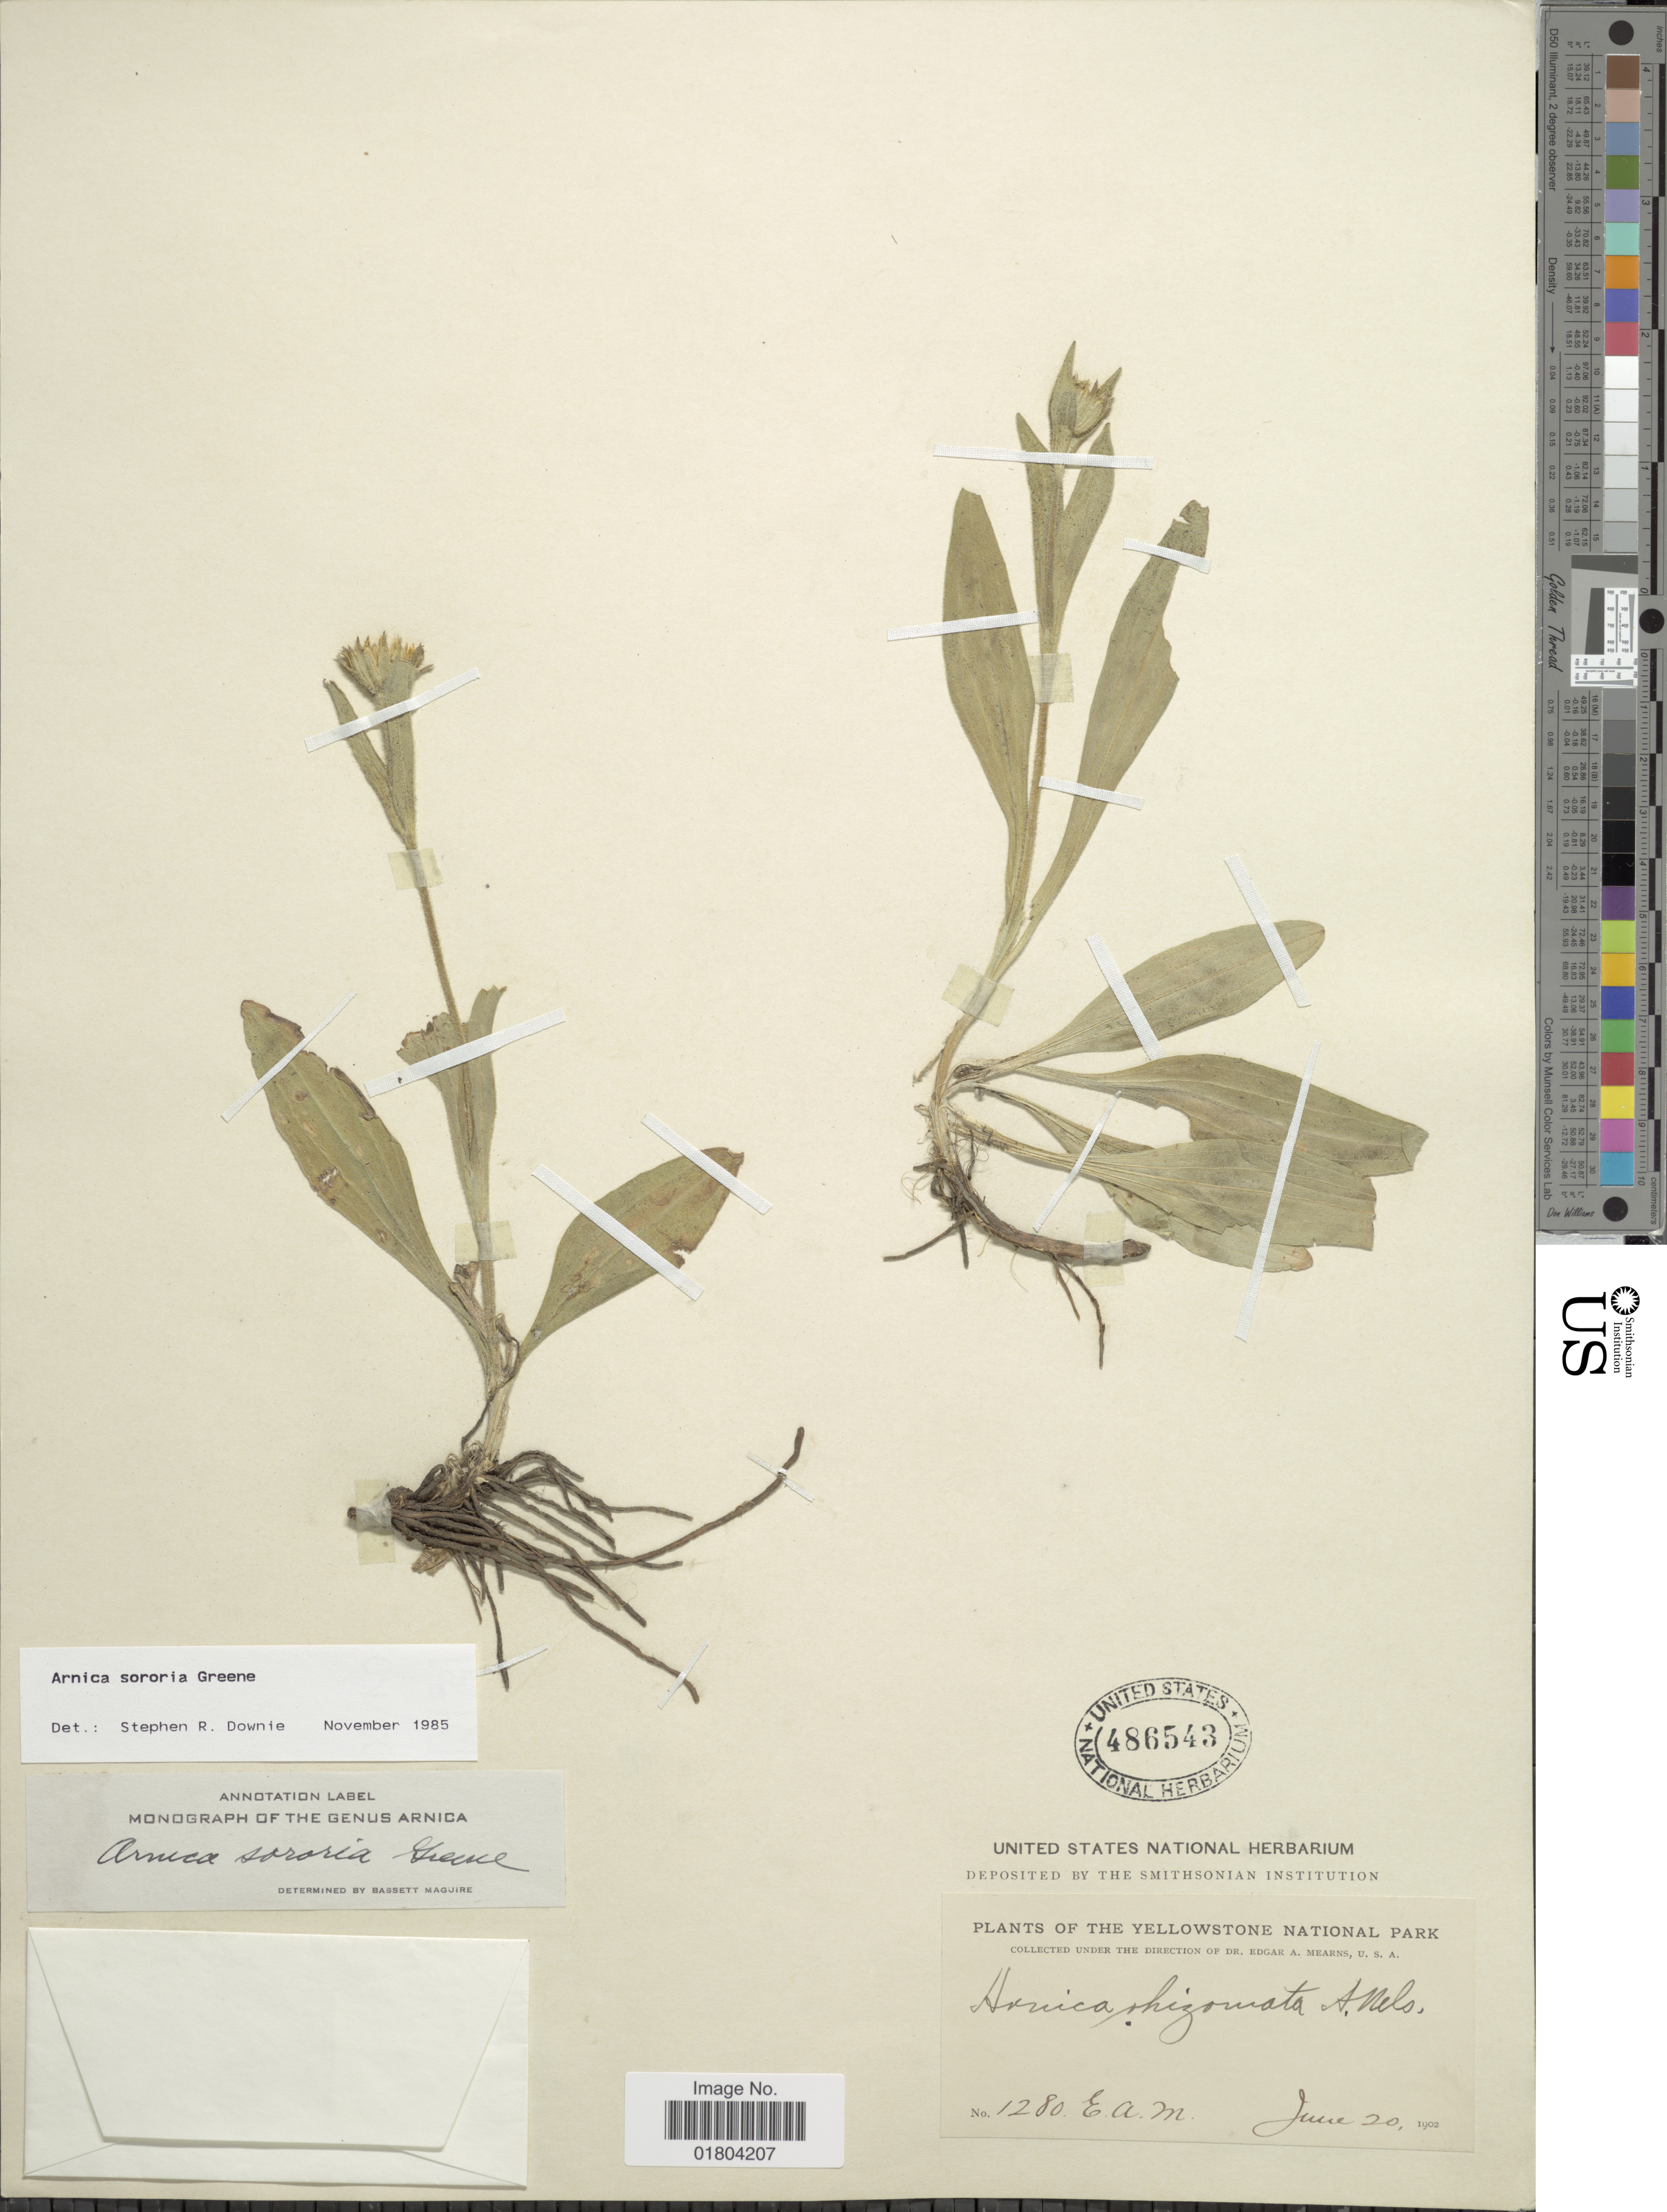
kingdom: Plantae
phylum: Tracheophyta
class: Magnoliopsida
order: Asterales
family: Asteraceae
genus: Arnica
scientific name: Arnica sororia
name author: Greene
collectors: E. A. Mearns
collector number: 1280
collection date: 1902-06-20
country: United States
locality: The Yellowstone National Park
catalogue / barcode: US 486543